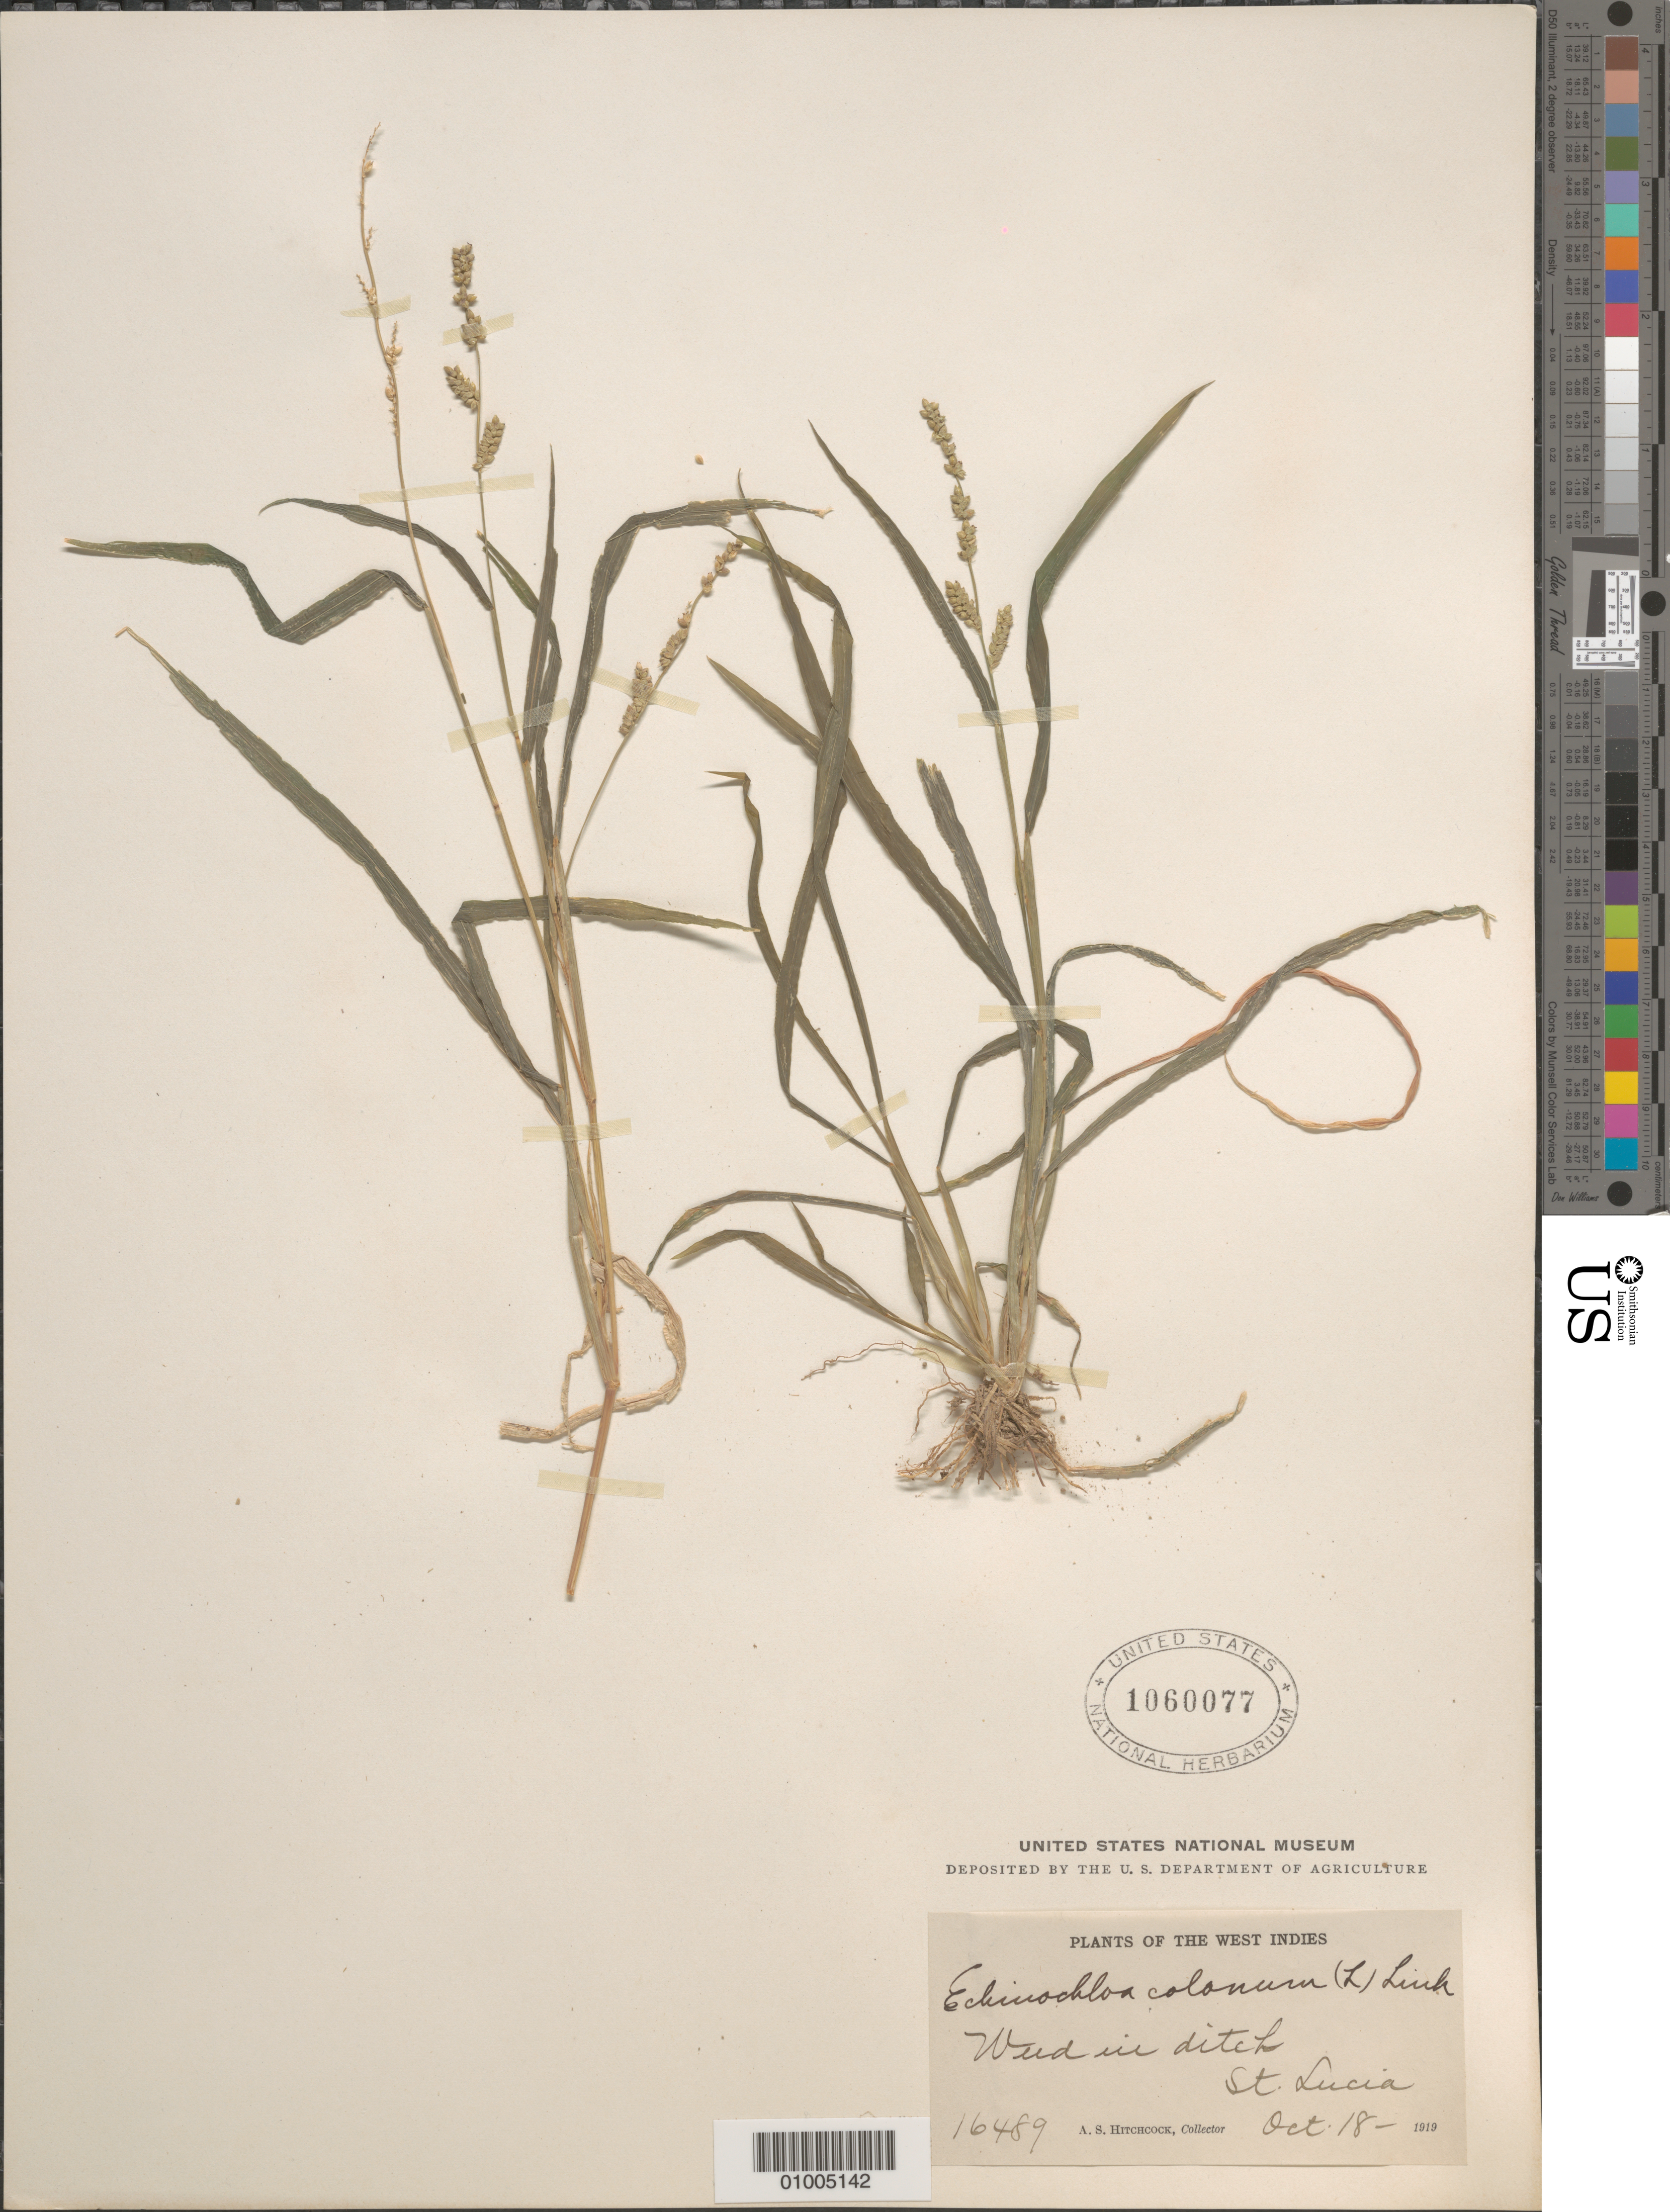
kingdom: Plantae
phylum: Tracheophyta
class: Liliopsida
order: Poales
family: Poaceae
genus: Echinochloa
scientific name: Echinochloa colona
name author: (L.) Link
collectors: A. S. Hitchcock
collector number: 16489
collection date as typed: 18 Oct 1919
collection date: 1919-10-18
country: St. Lucia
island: St. Lucia I.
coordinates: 0 N, 0 E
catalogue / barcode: US 1060077